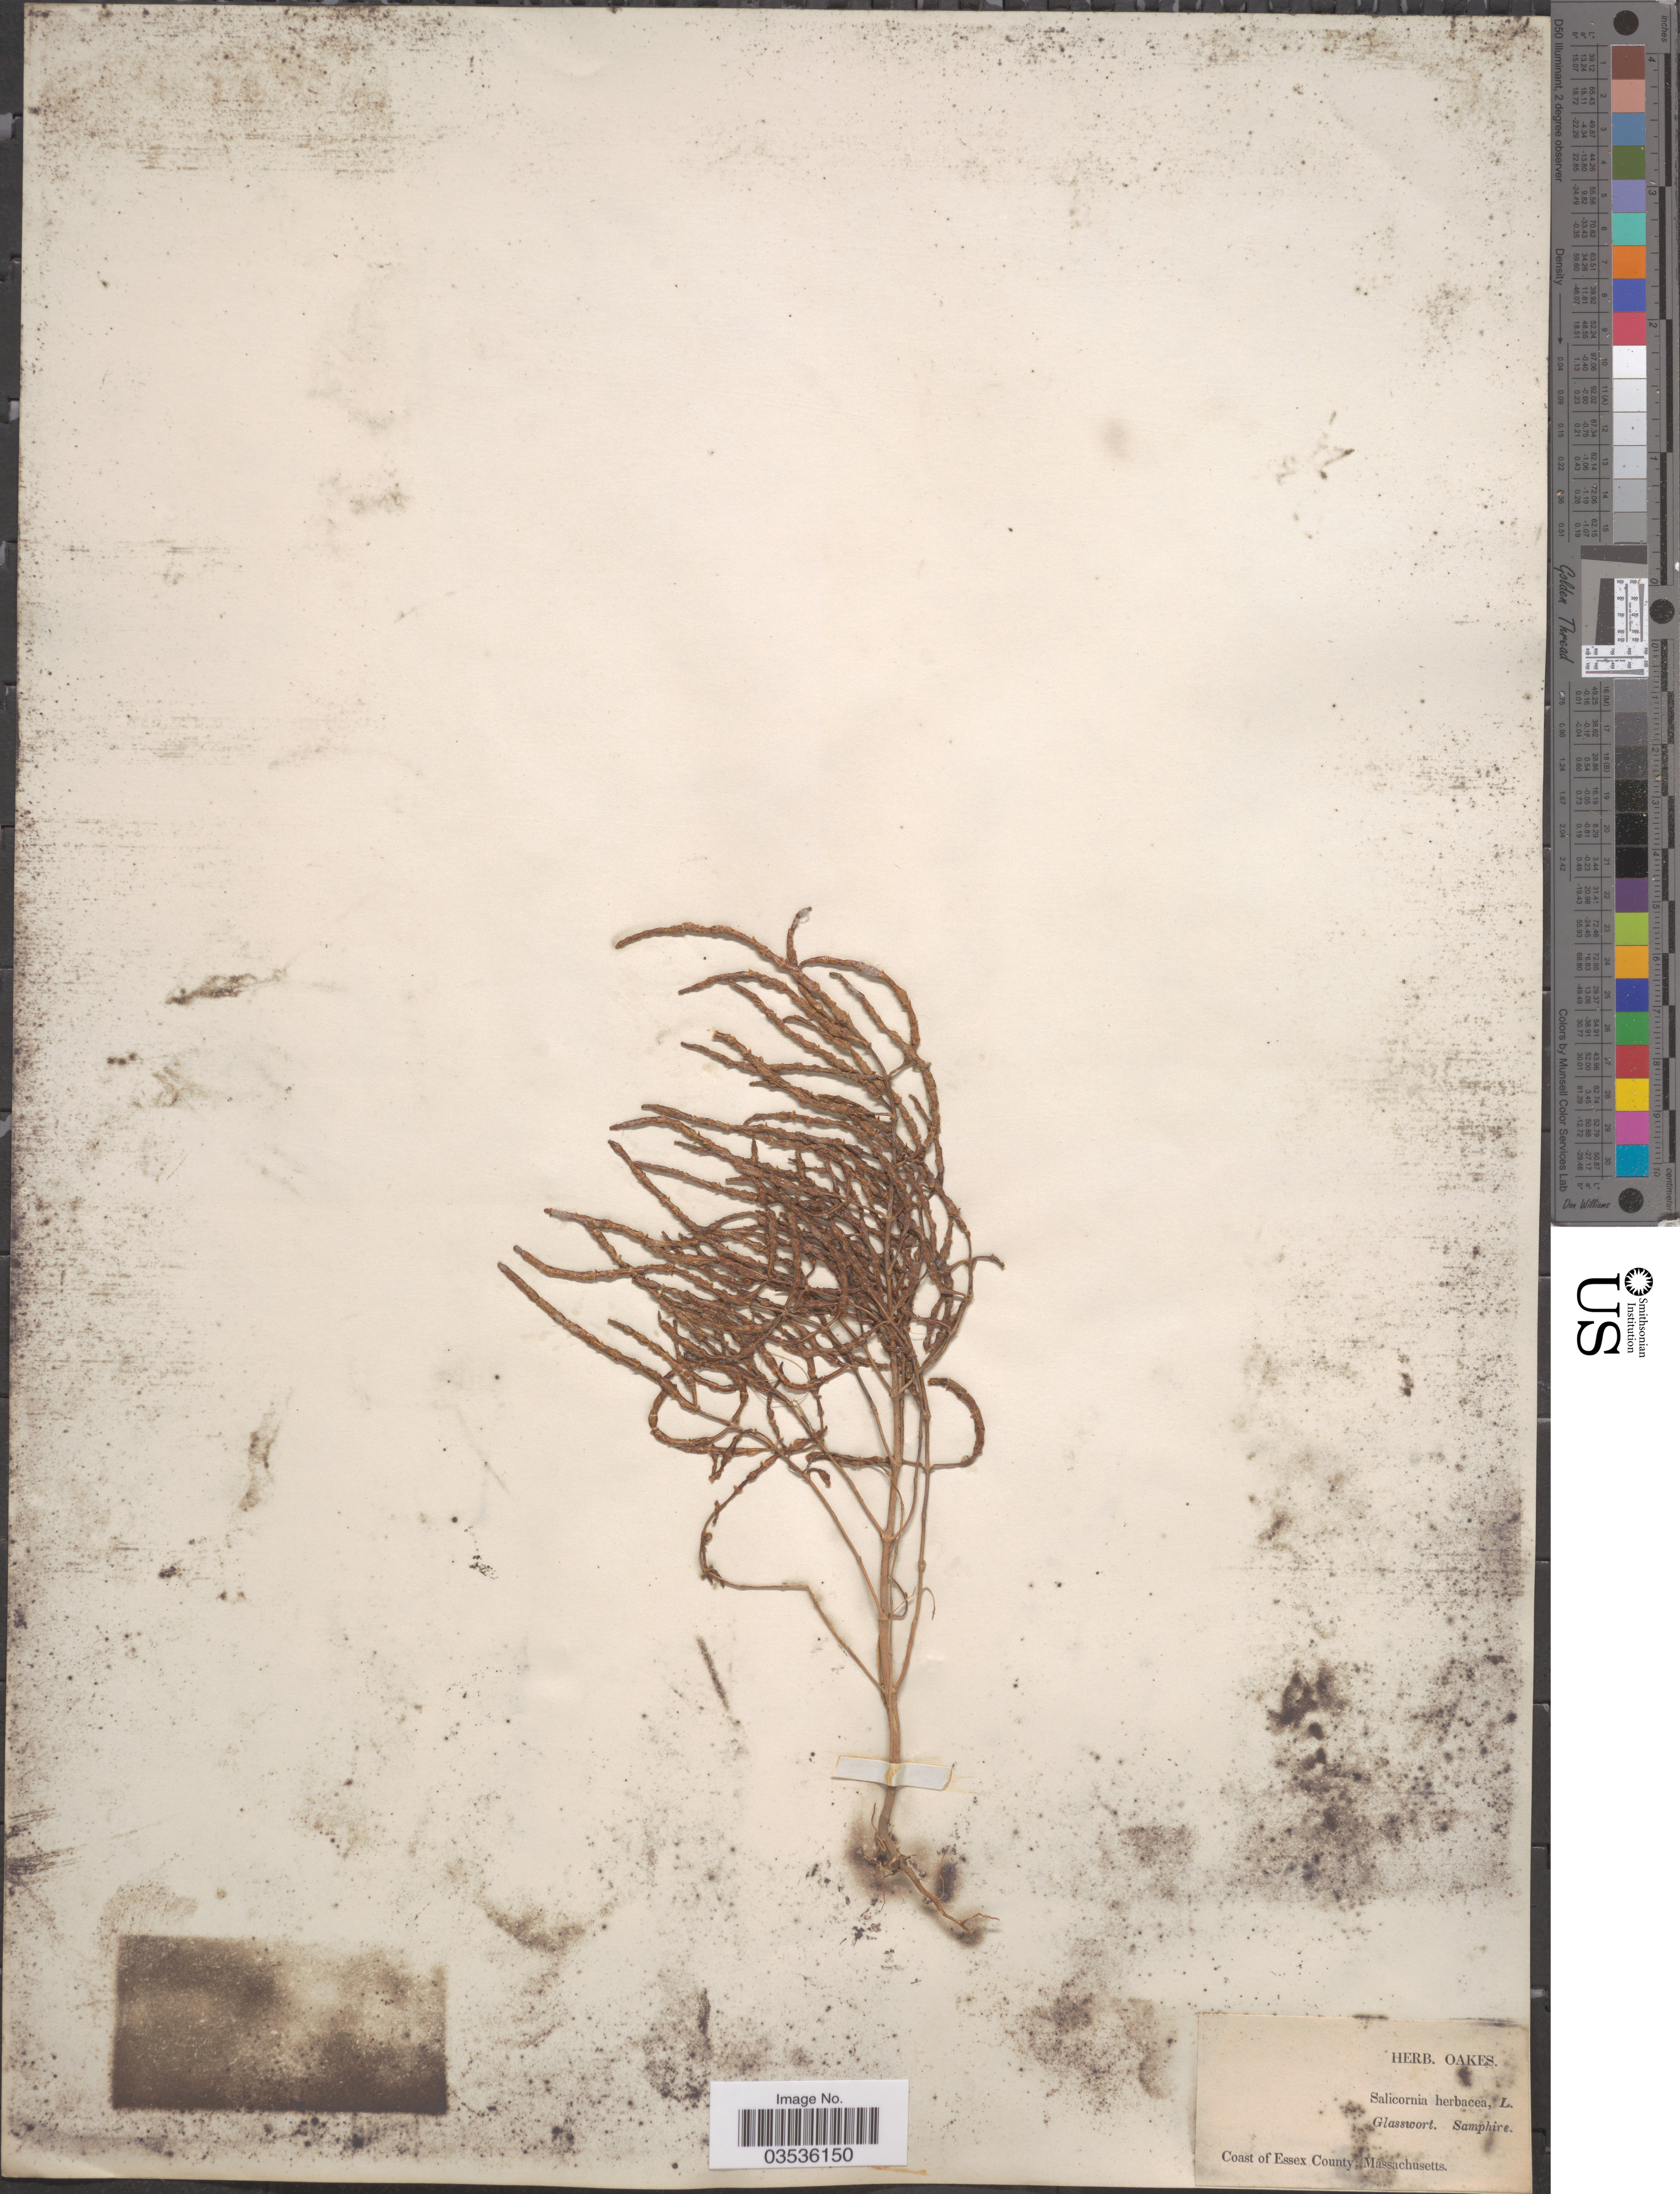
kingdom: Plantae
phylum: Tracheophyta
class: Magnoliopsida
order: Caryophyllales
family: Amaranthaceae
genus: Salicornia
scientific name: Salicornia europaea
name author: L.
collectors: ex herb. Oakes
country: United States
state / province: Massachusetts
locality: Coast of Essex County.